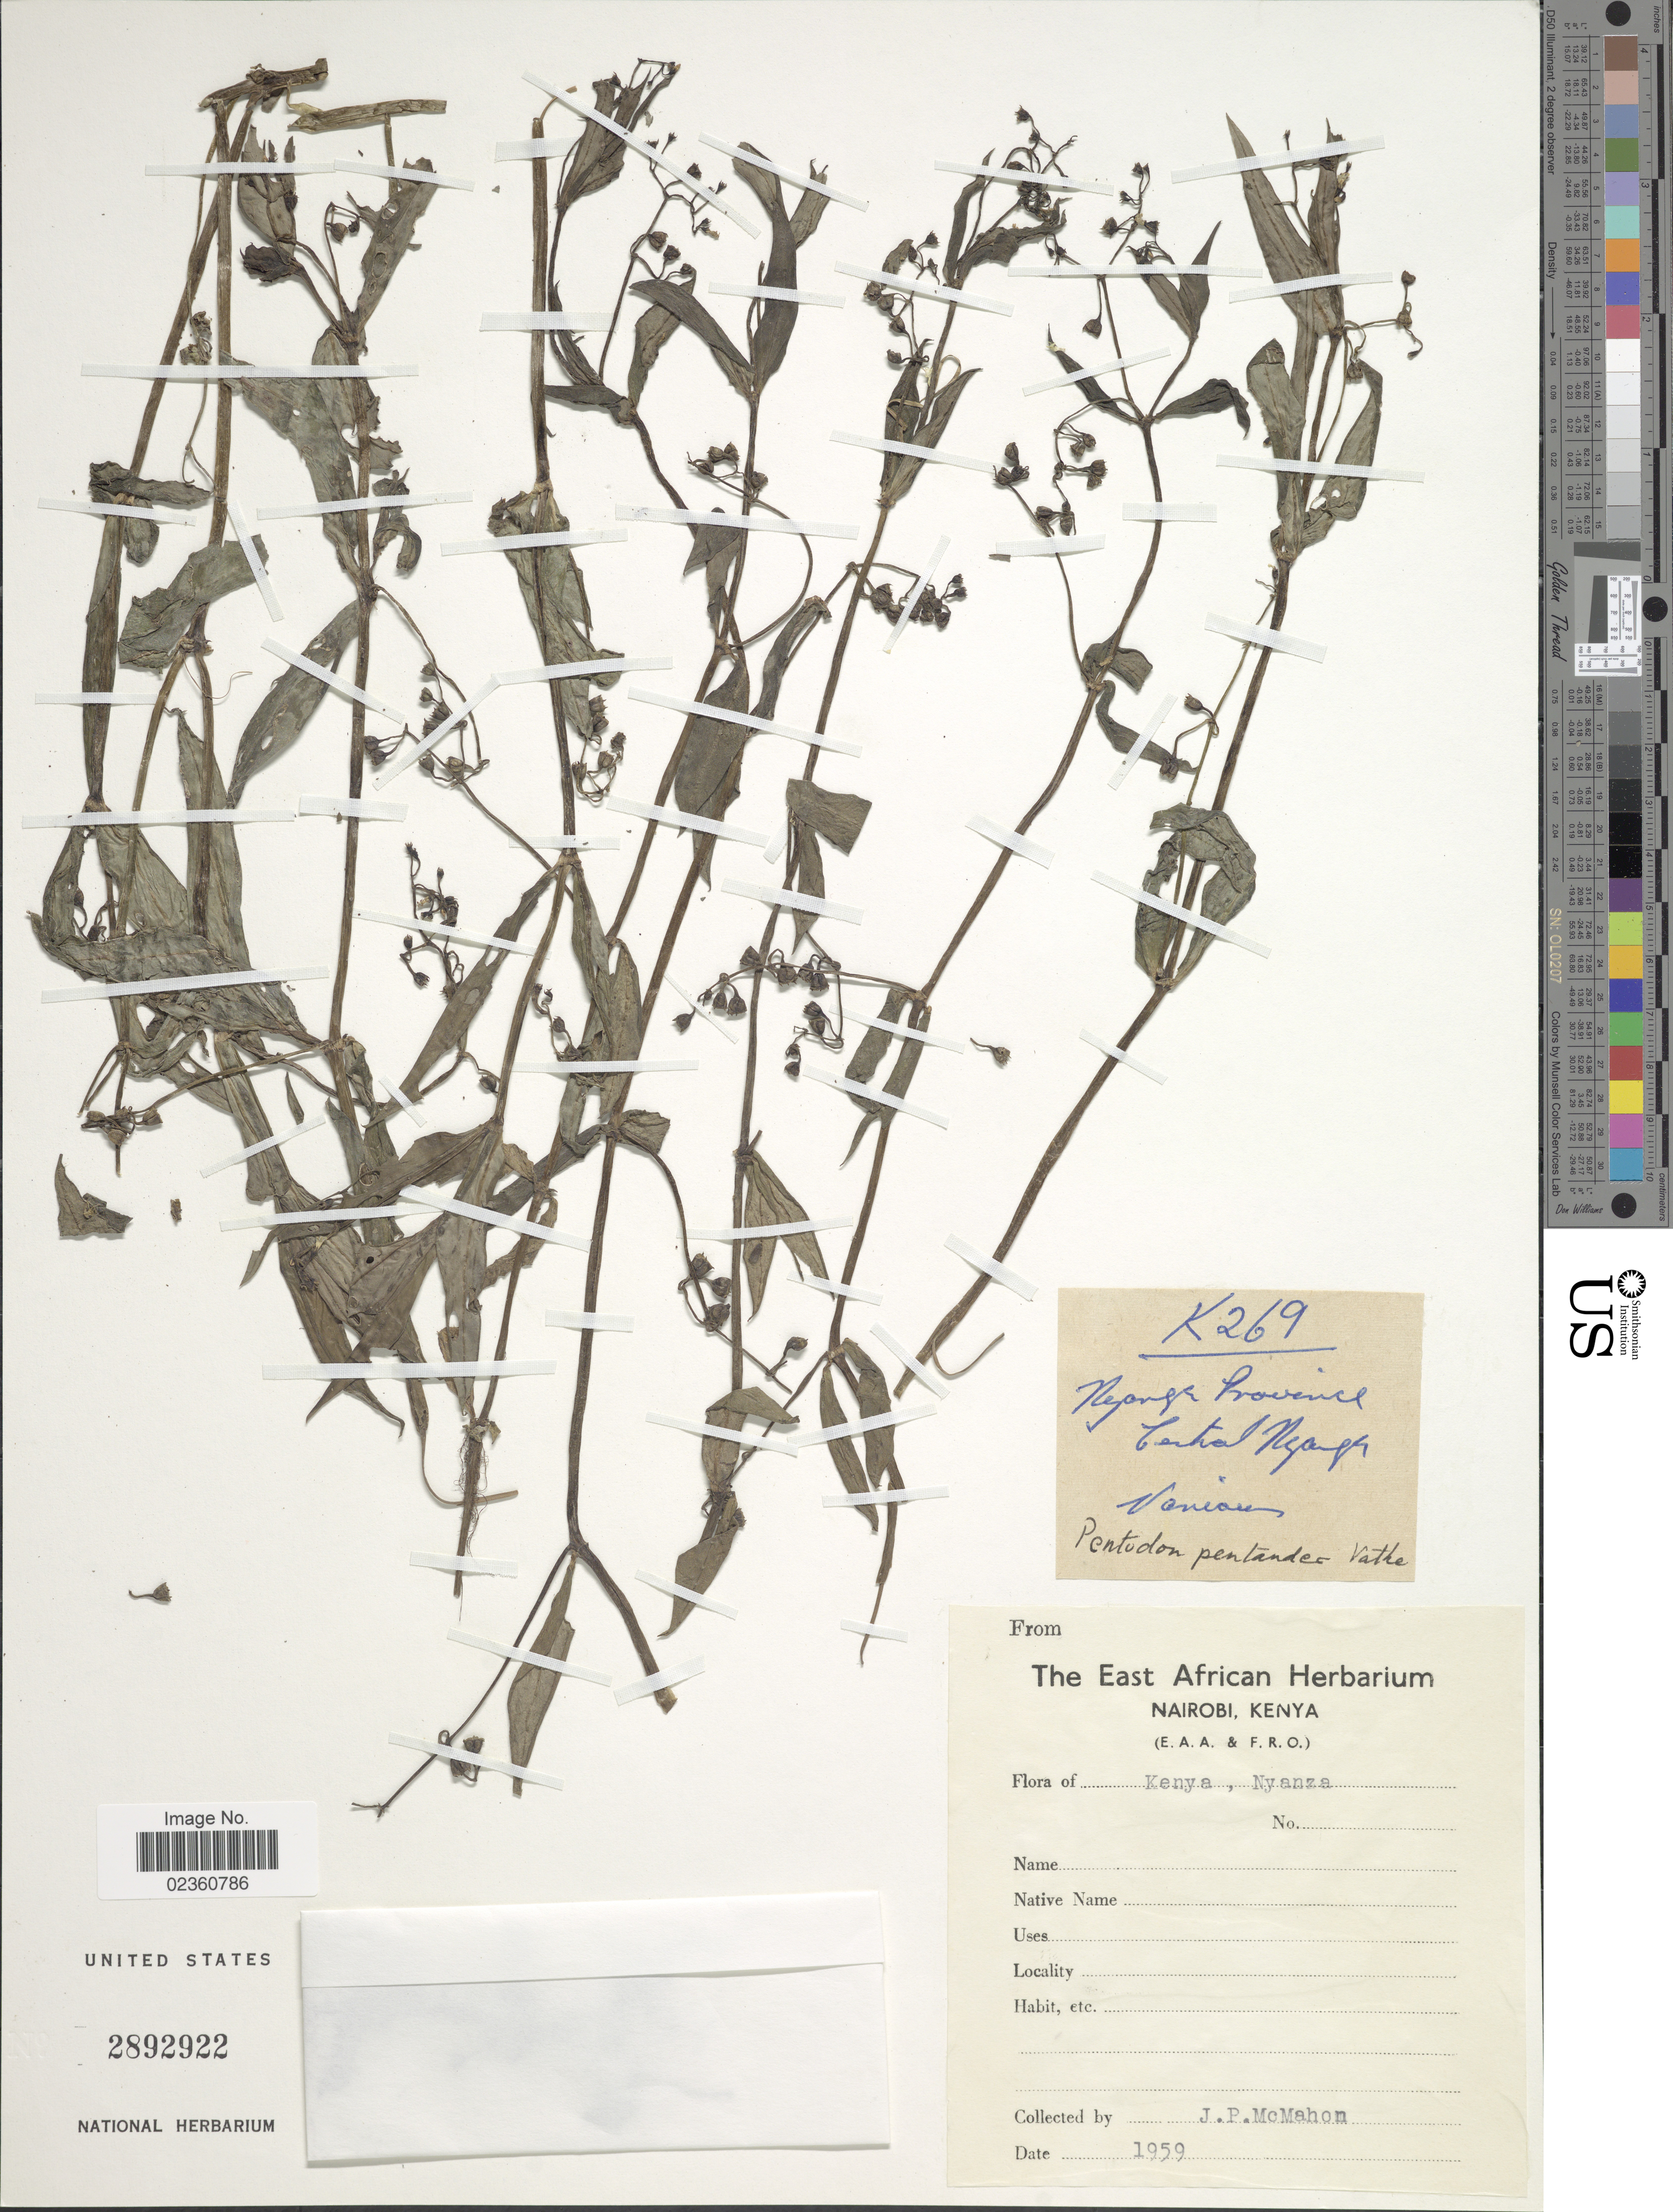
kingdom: Plantae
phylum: Tracheophyta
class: Magnoliopsida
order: Gentianales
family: Rubiaceae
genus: Pentodon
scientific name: Pentodon pentandrus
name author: (Schumach. & Thonn.) Vatke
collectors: J. Mcmahon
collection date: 1959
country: Kenya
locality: Nyanza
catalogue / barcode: US 2892922